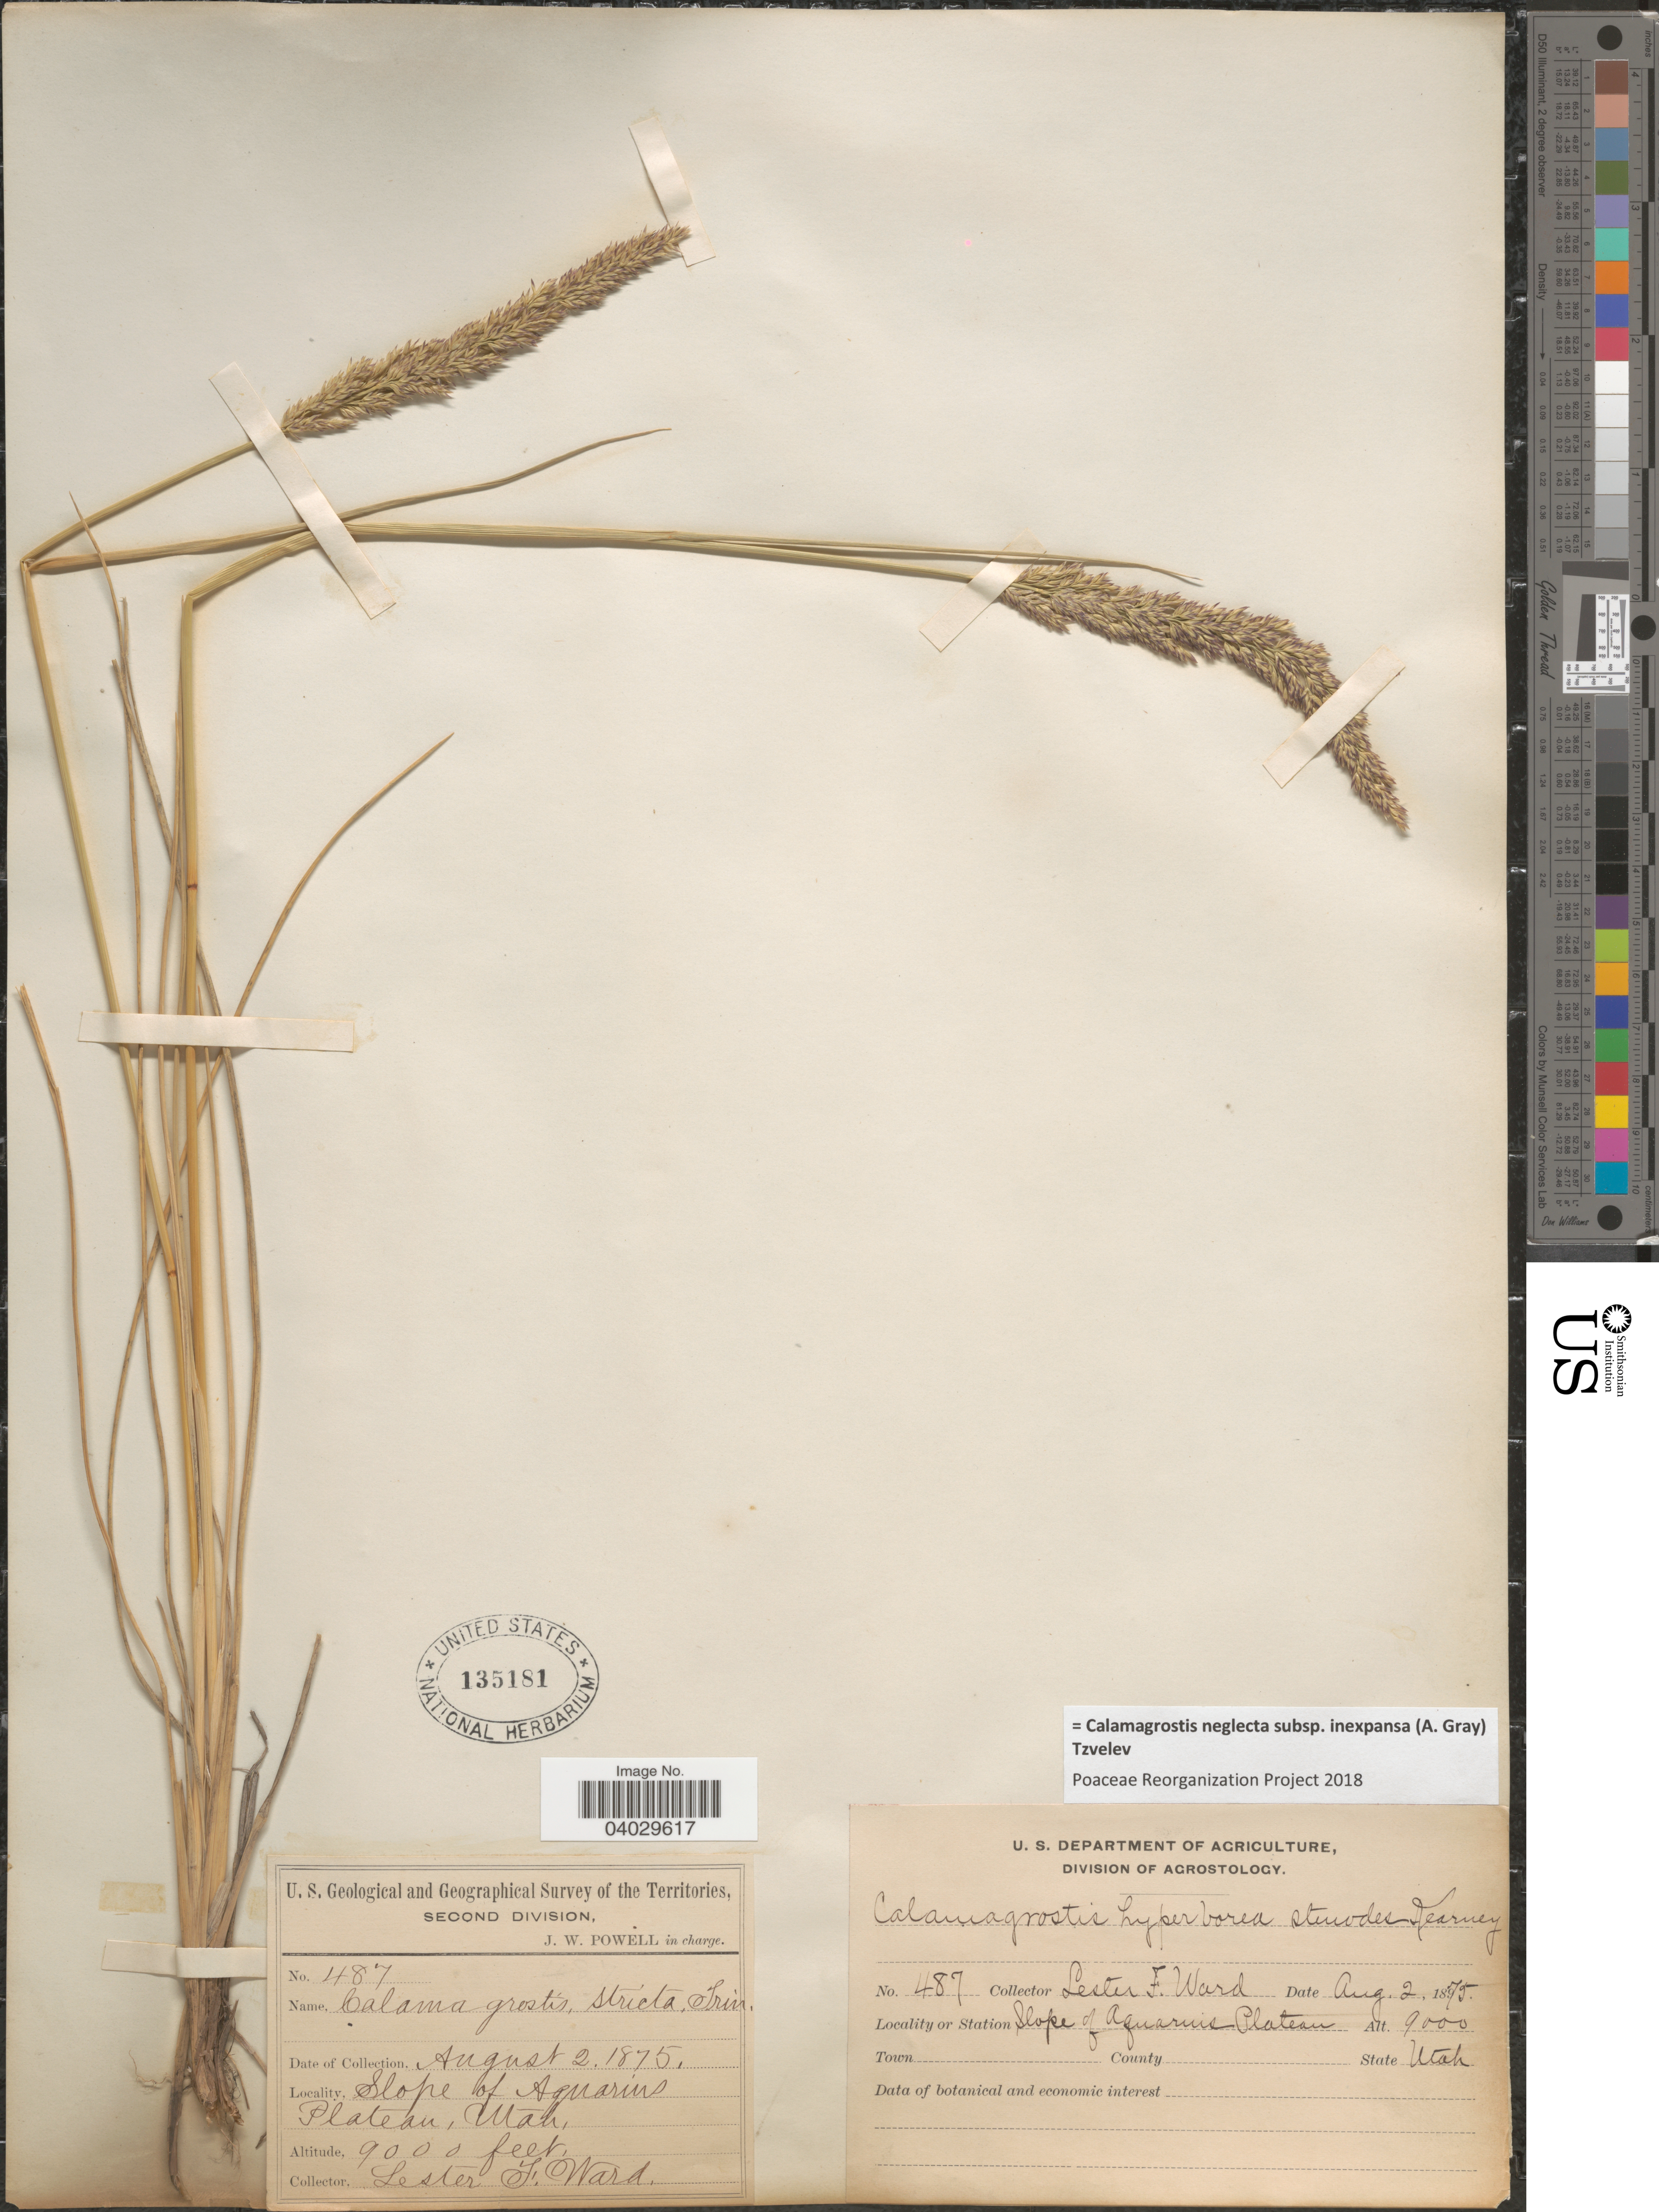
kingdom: Plantae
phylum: Tracheophyta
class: Liliopsida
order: Poales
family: Poaceae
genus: Calamagrostis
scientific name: Calamagrostis neglecta subsp. inexpansa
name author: (A. Gray) Tzvelev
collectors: L. F. Ward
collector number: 487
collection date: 1875-08-02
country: United States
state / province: Utah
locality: Slope of Aquarius Plateau.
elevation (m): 2743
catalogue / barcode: US 135181